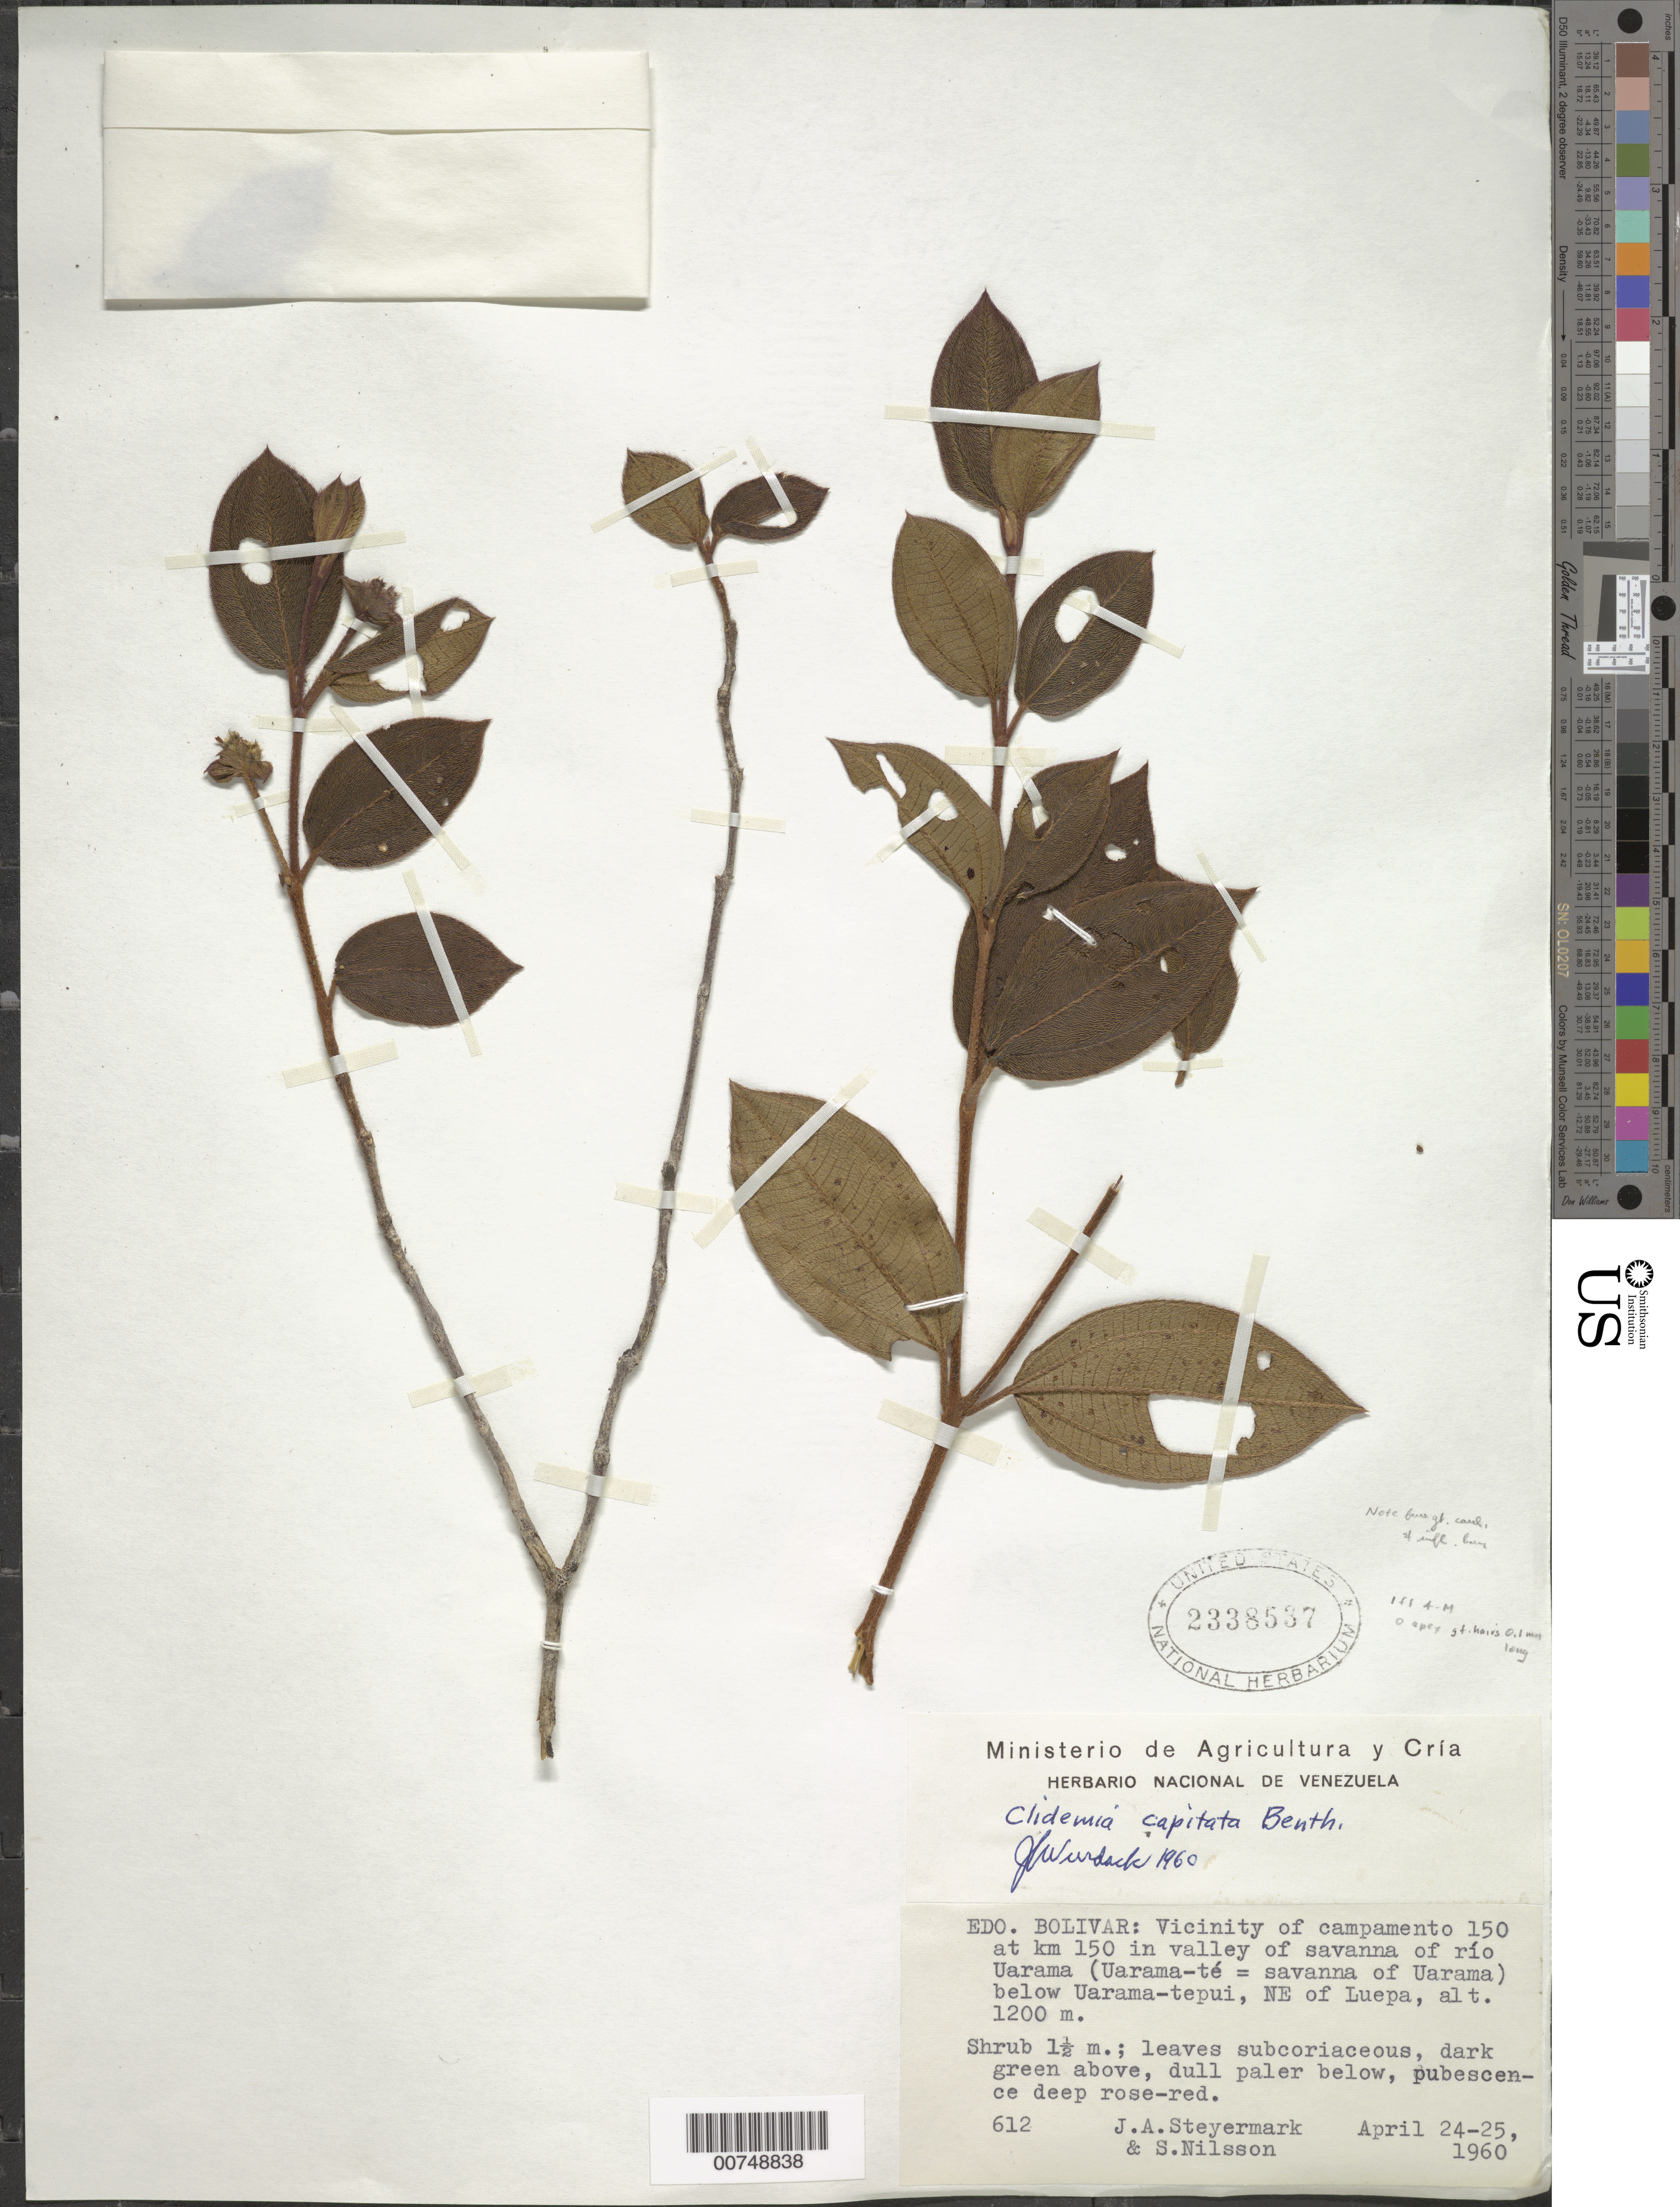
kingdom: Plantae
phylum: Tracheophyta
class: Magnoliopsida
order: Myrtales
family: Melastomataceae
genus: Clidemia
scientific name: Clidemia capitata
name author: Benth.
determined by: Wurdack, John J., (US), US (UNITED STATES)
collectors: J. Steyermark & S. Nilsson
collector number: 60 612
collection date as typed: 24-Apr-60 to 25-Apr-60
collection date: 1960-04-24/1960-04-25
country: Venezuela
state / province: Bolívar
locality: Río Uarama, below Uarama-tepuí, NE of Luepa, vic. of road campamento 150 at km 150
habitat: Valley of savanna of rio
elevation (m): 1200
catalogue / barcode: US 2338537